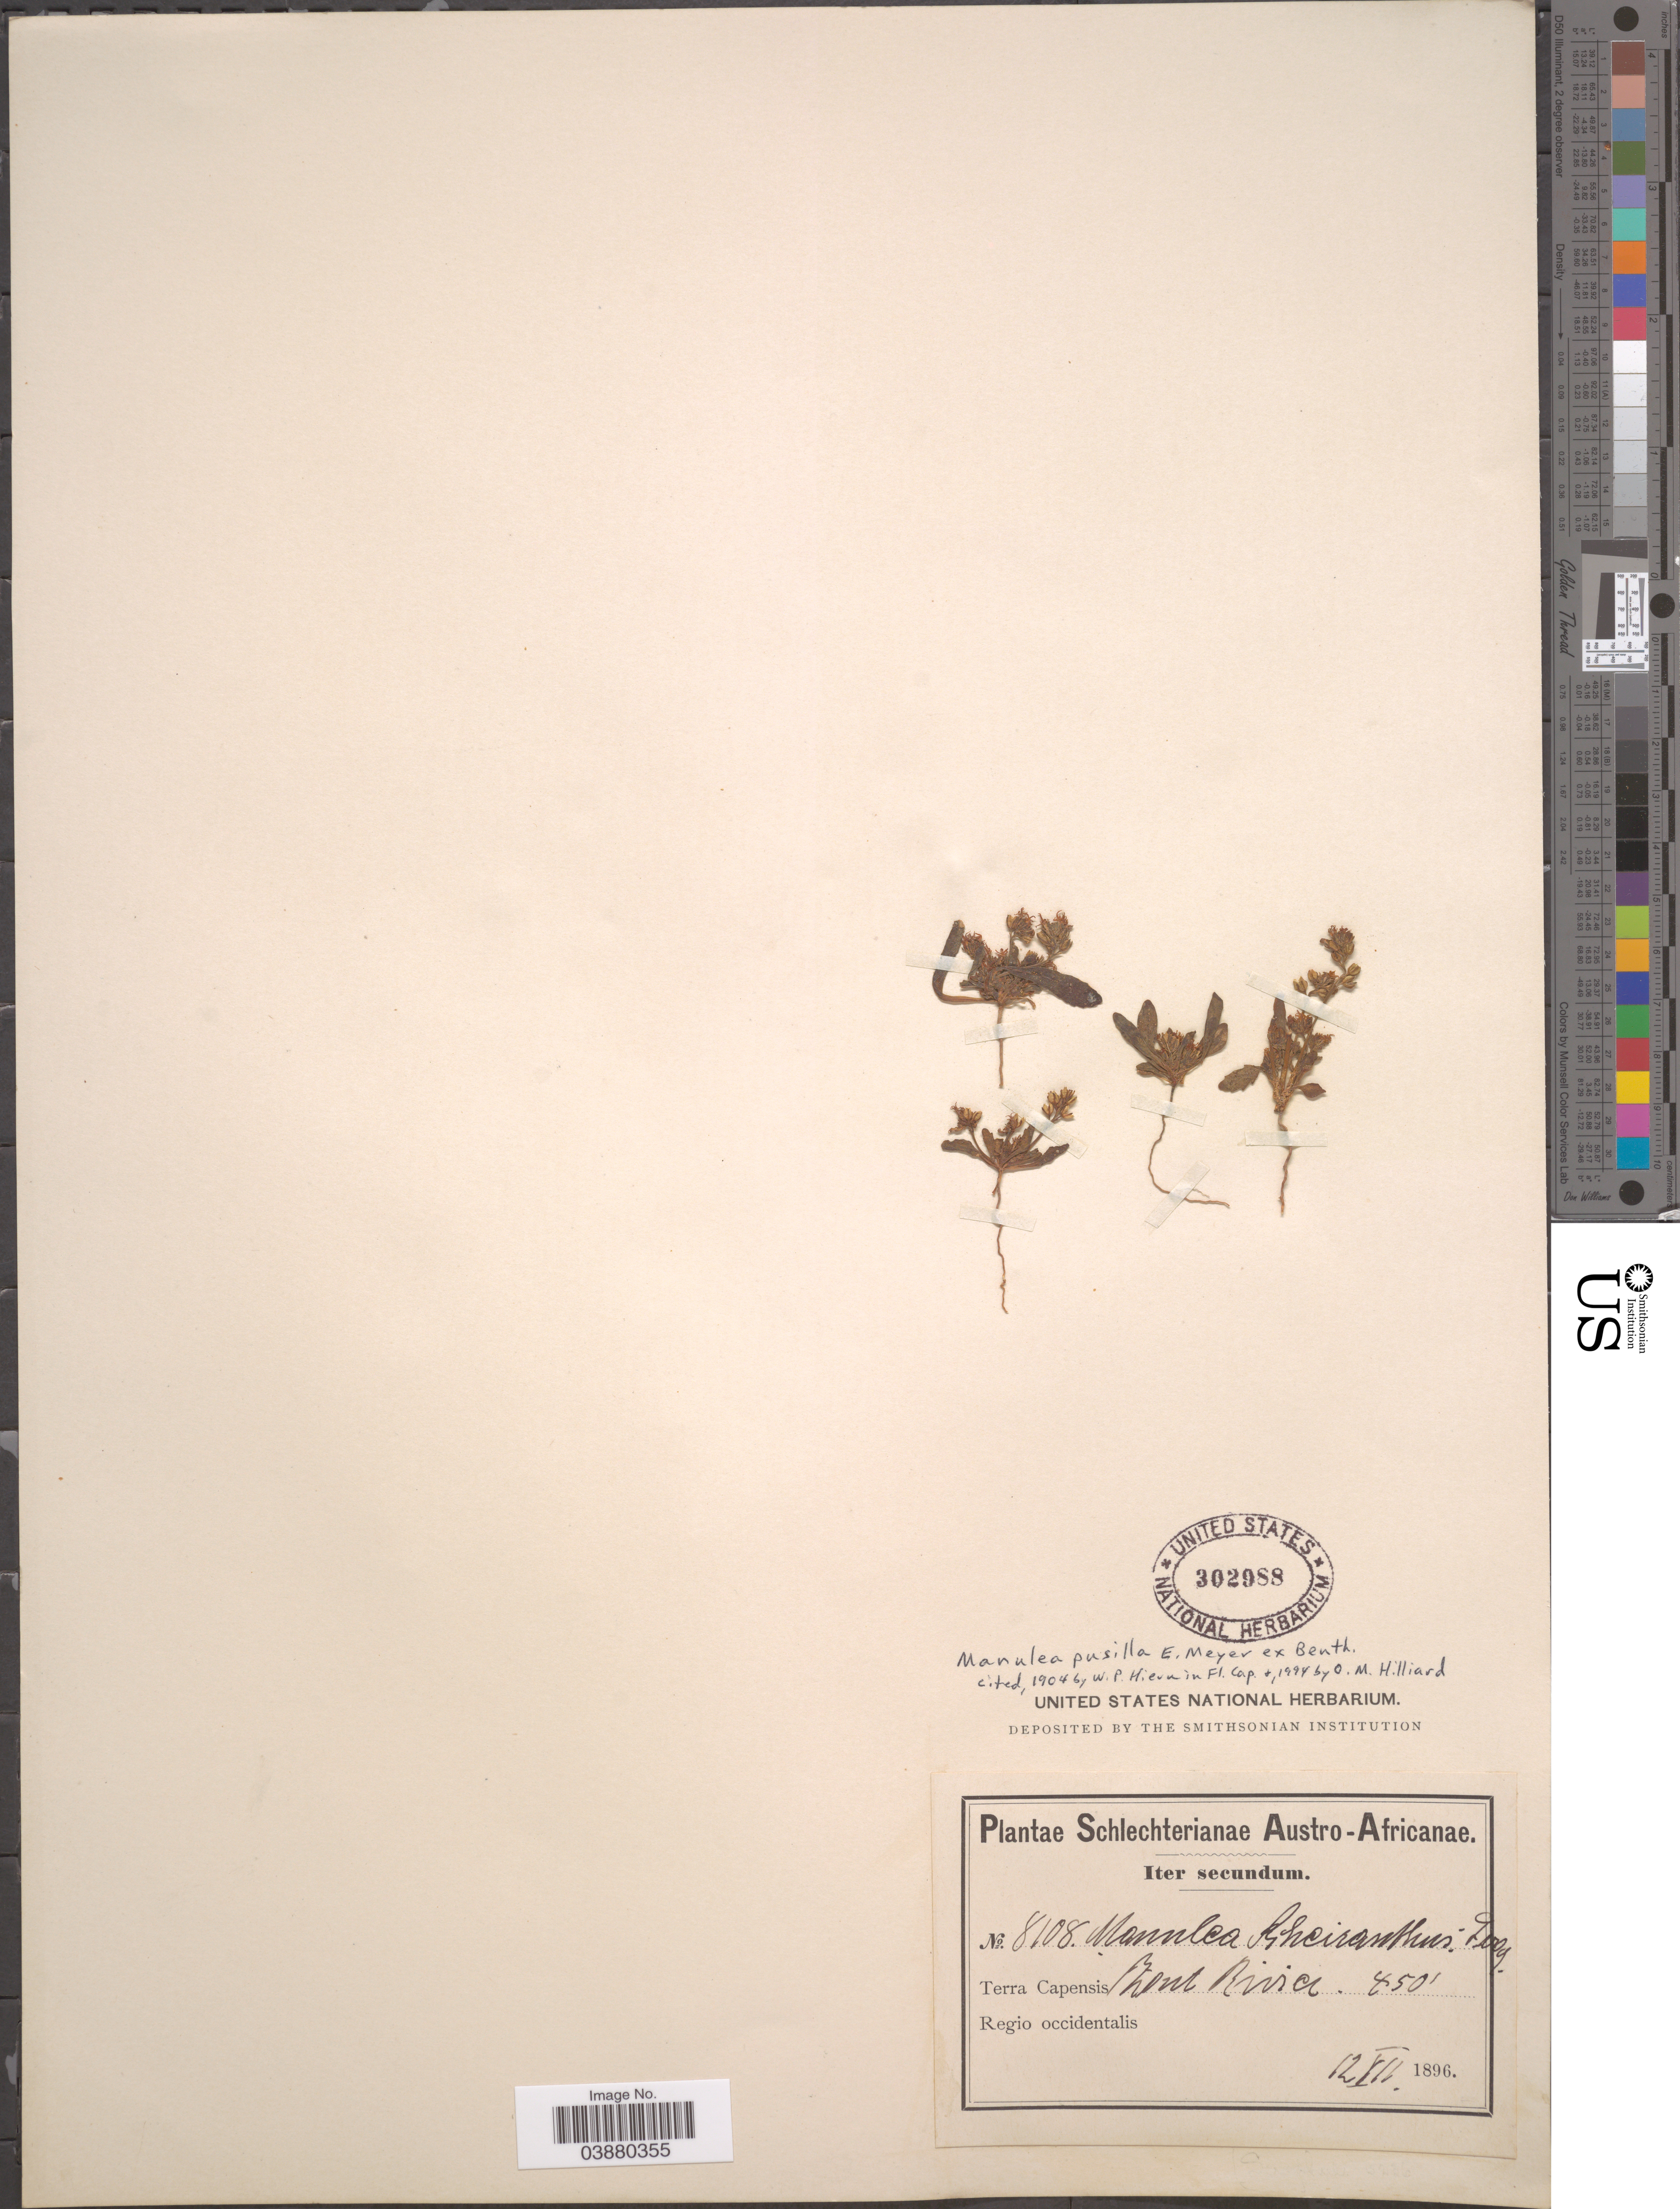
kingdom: Plantae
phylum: Tracheophyta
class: Magnoliopsida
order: Lamiales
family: Scrophulariaceae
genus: Manulea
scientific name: Manulea pusilla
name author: E. Mey. ex Benth.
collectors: Schlechter, --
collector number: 8108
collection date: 1896-07-12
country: South Africa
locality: Austro-Africanae. Terra Capensis. Zout Rivier. Regio occidentalis.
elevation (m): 137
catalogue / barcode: US 302988